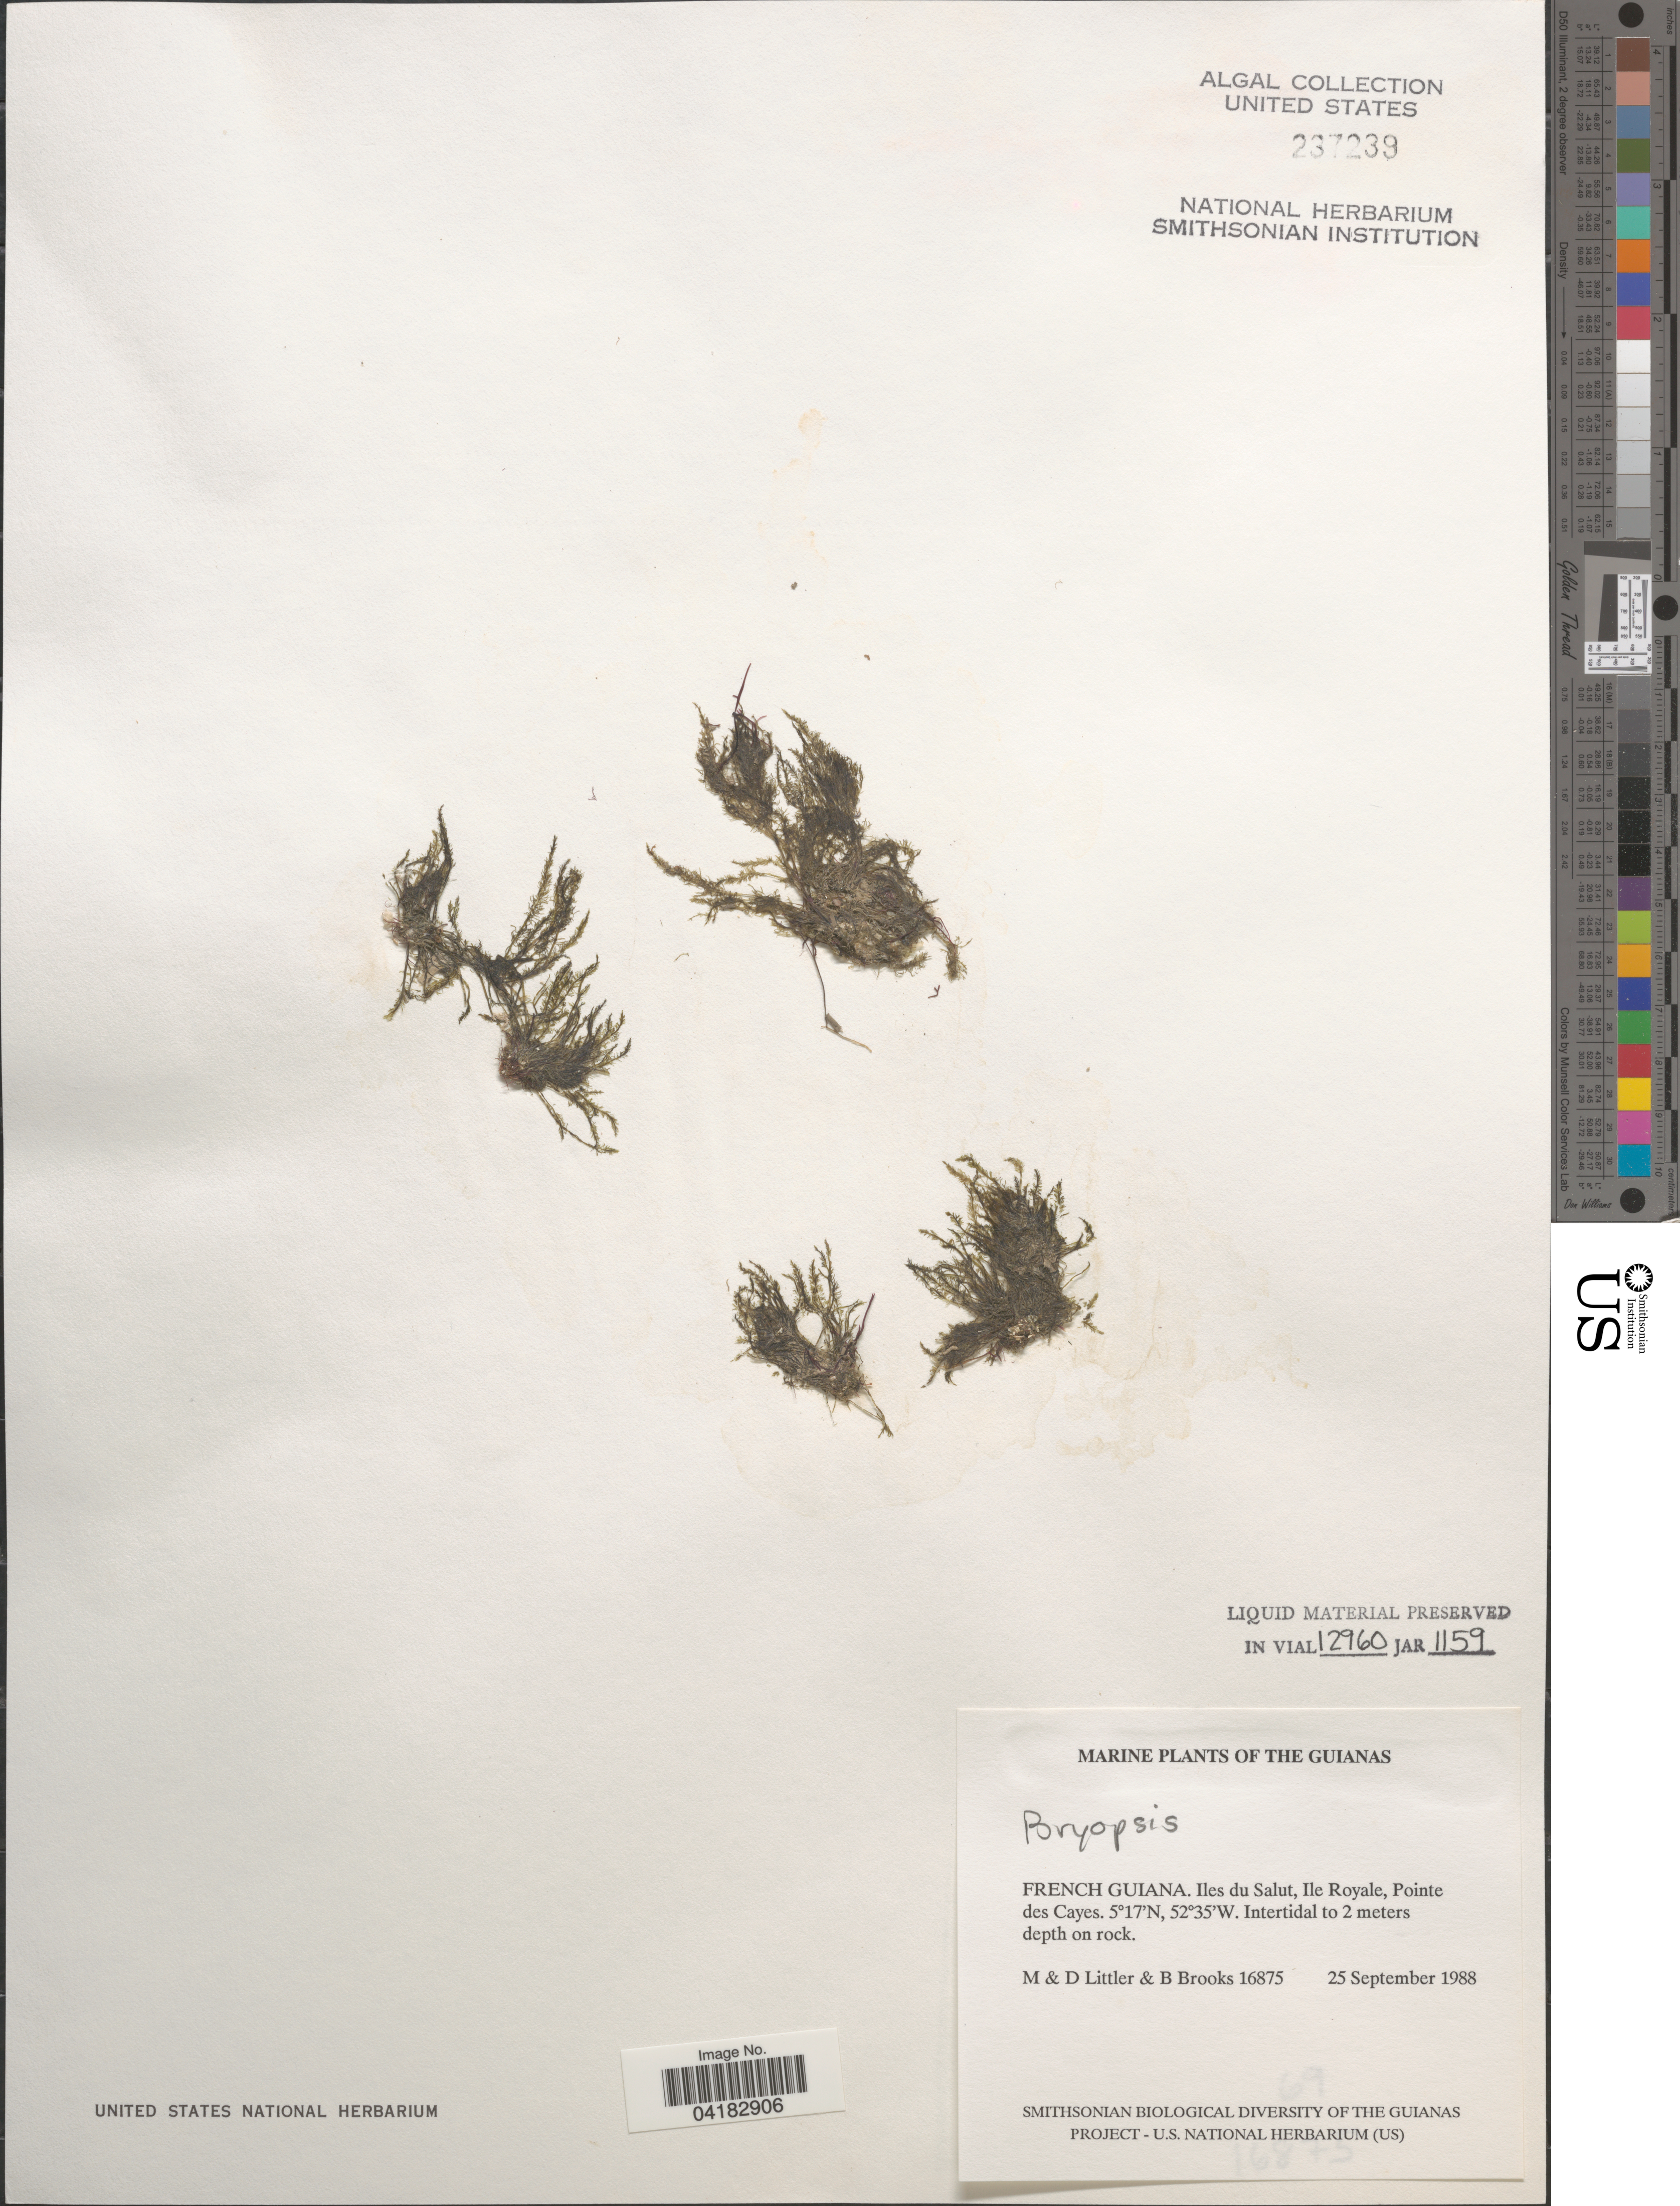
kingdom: Plantae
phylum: Chlorophyta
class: Ulvophyceae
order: Bryopsidales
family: Bryopsidaceae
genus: Bryopsis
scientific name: Bryopsis sp.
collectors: M. Littler, D. S. Littler & B. Brooks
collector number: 16875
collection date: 1988-09-25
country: French Guiana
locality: Guianas. Iles du Salut, Ile Royale, Pointe des Cayes.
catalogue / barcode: US 237239